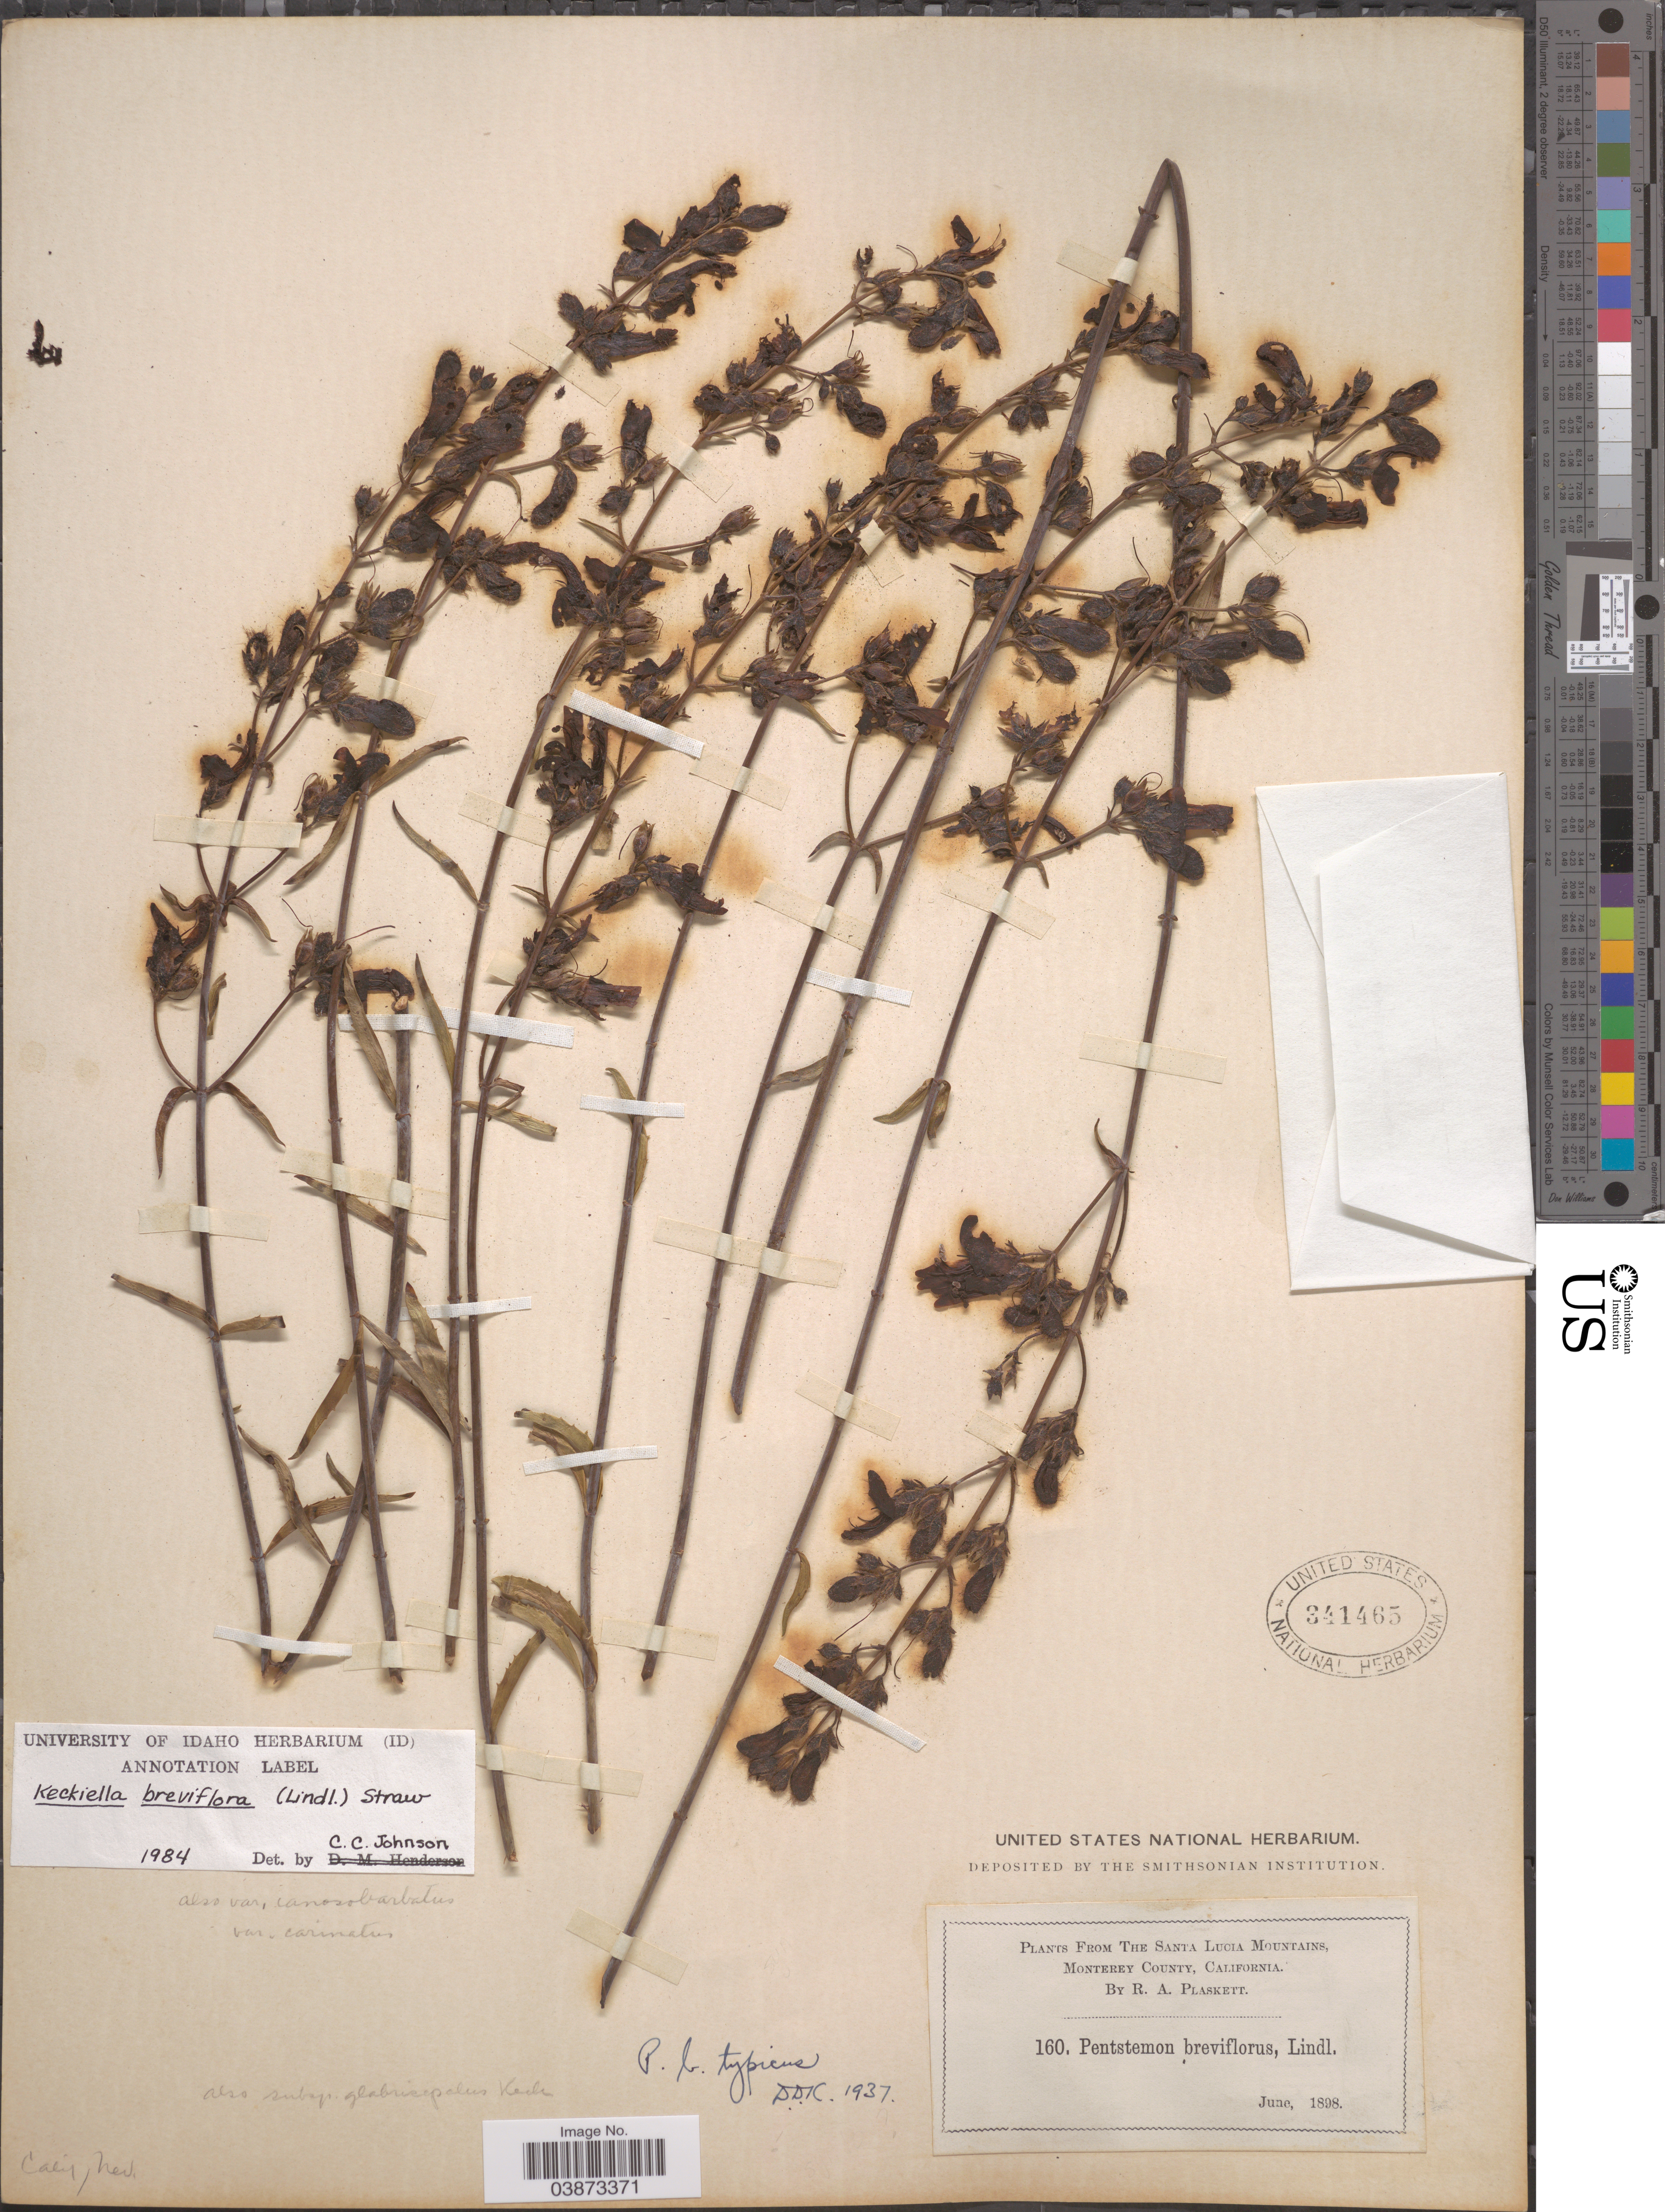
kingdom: Plantae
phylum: Tracheophyta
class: Magnoliopsida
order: Lamiales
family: Plantaginaceae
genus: Penstemon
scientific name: Penstemon breviflorus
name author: Lindl.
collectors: R. Plaskett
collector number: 160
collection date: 1898-06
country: United States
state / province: California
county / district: Monterey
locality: The Santa Lucia Mountains, Monterry County.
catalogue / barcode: US 341465